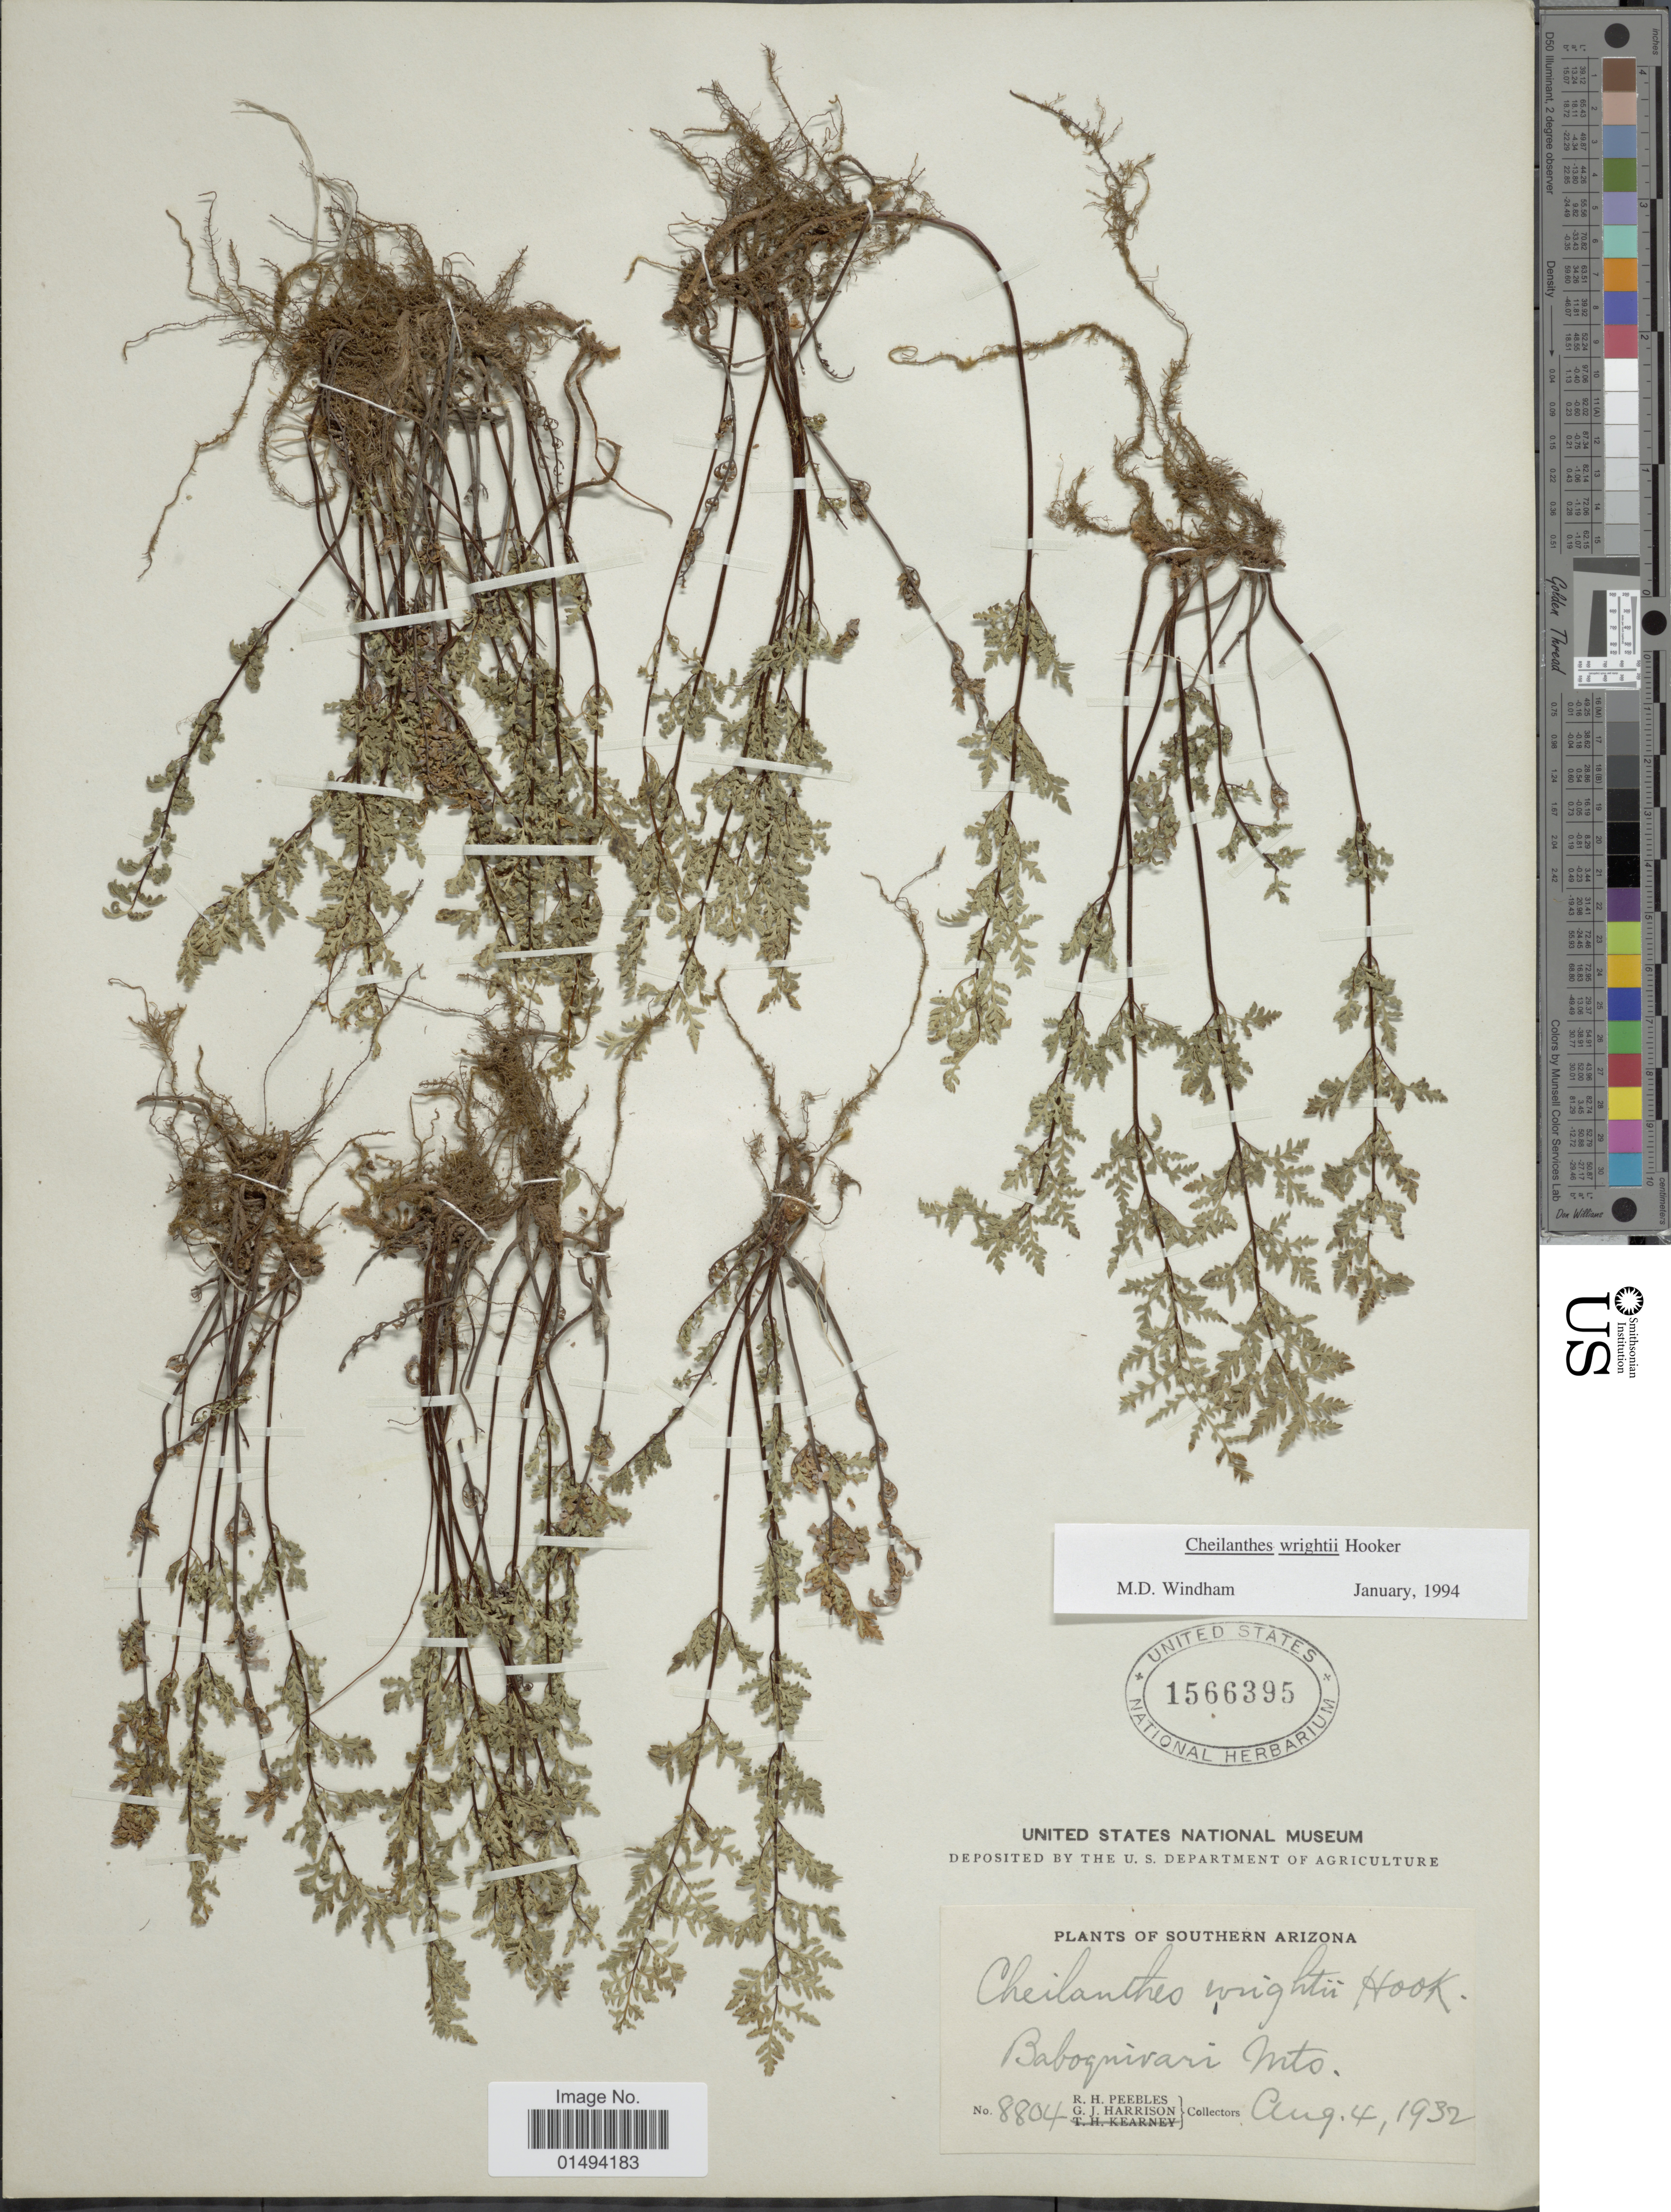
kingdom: Plantae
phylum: Tracheophyta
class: Polypodiopsida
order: Polypodiales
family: Pteridaceae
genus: Myriopteris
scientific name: Myriopteris wrightii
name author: (Hook.) Grusz & Windham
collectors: R. H. Peebles & G. J. Harrison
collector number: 8804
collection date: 1932-08-04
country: United States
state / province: Arizona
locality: Southern Arizona, Baboquivari Mts.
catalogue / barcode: US 1566395